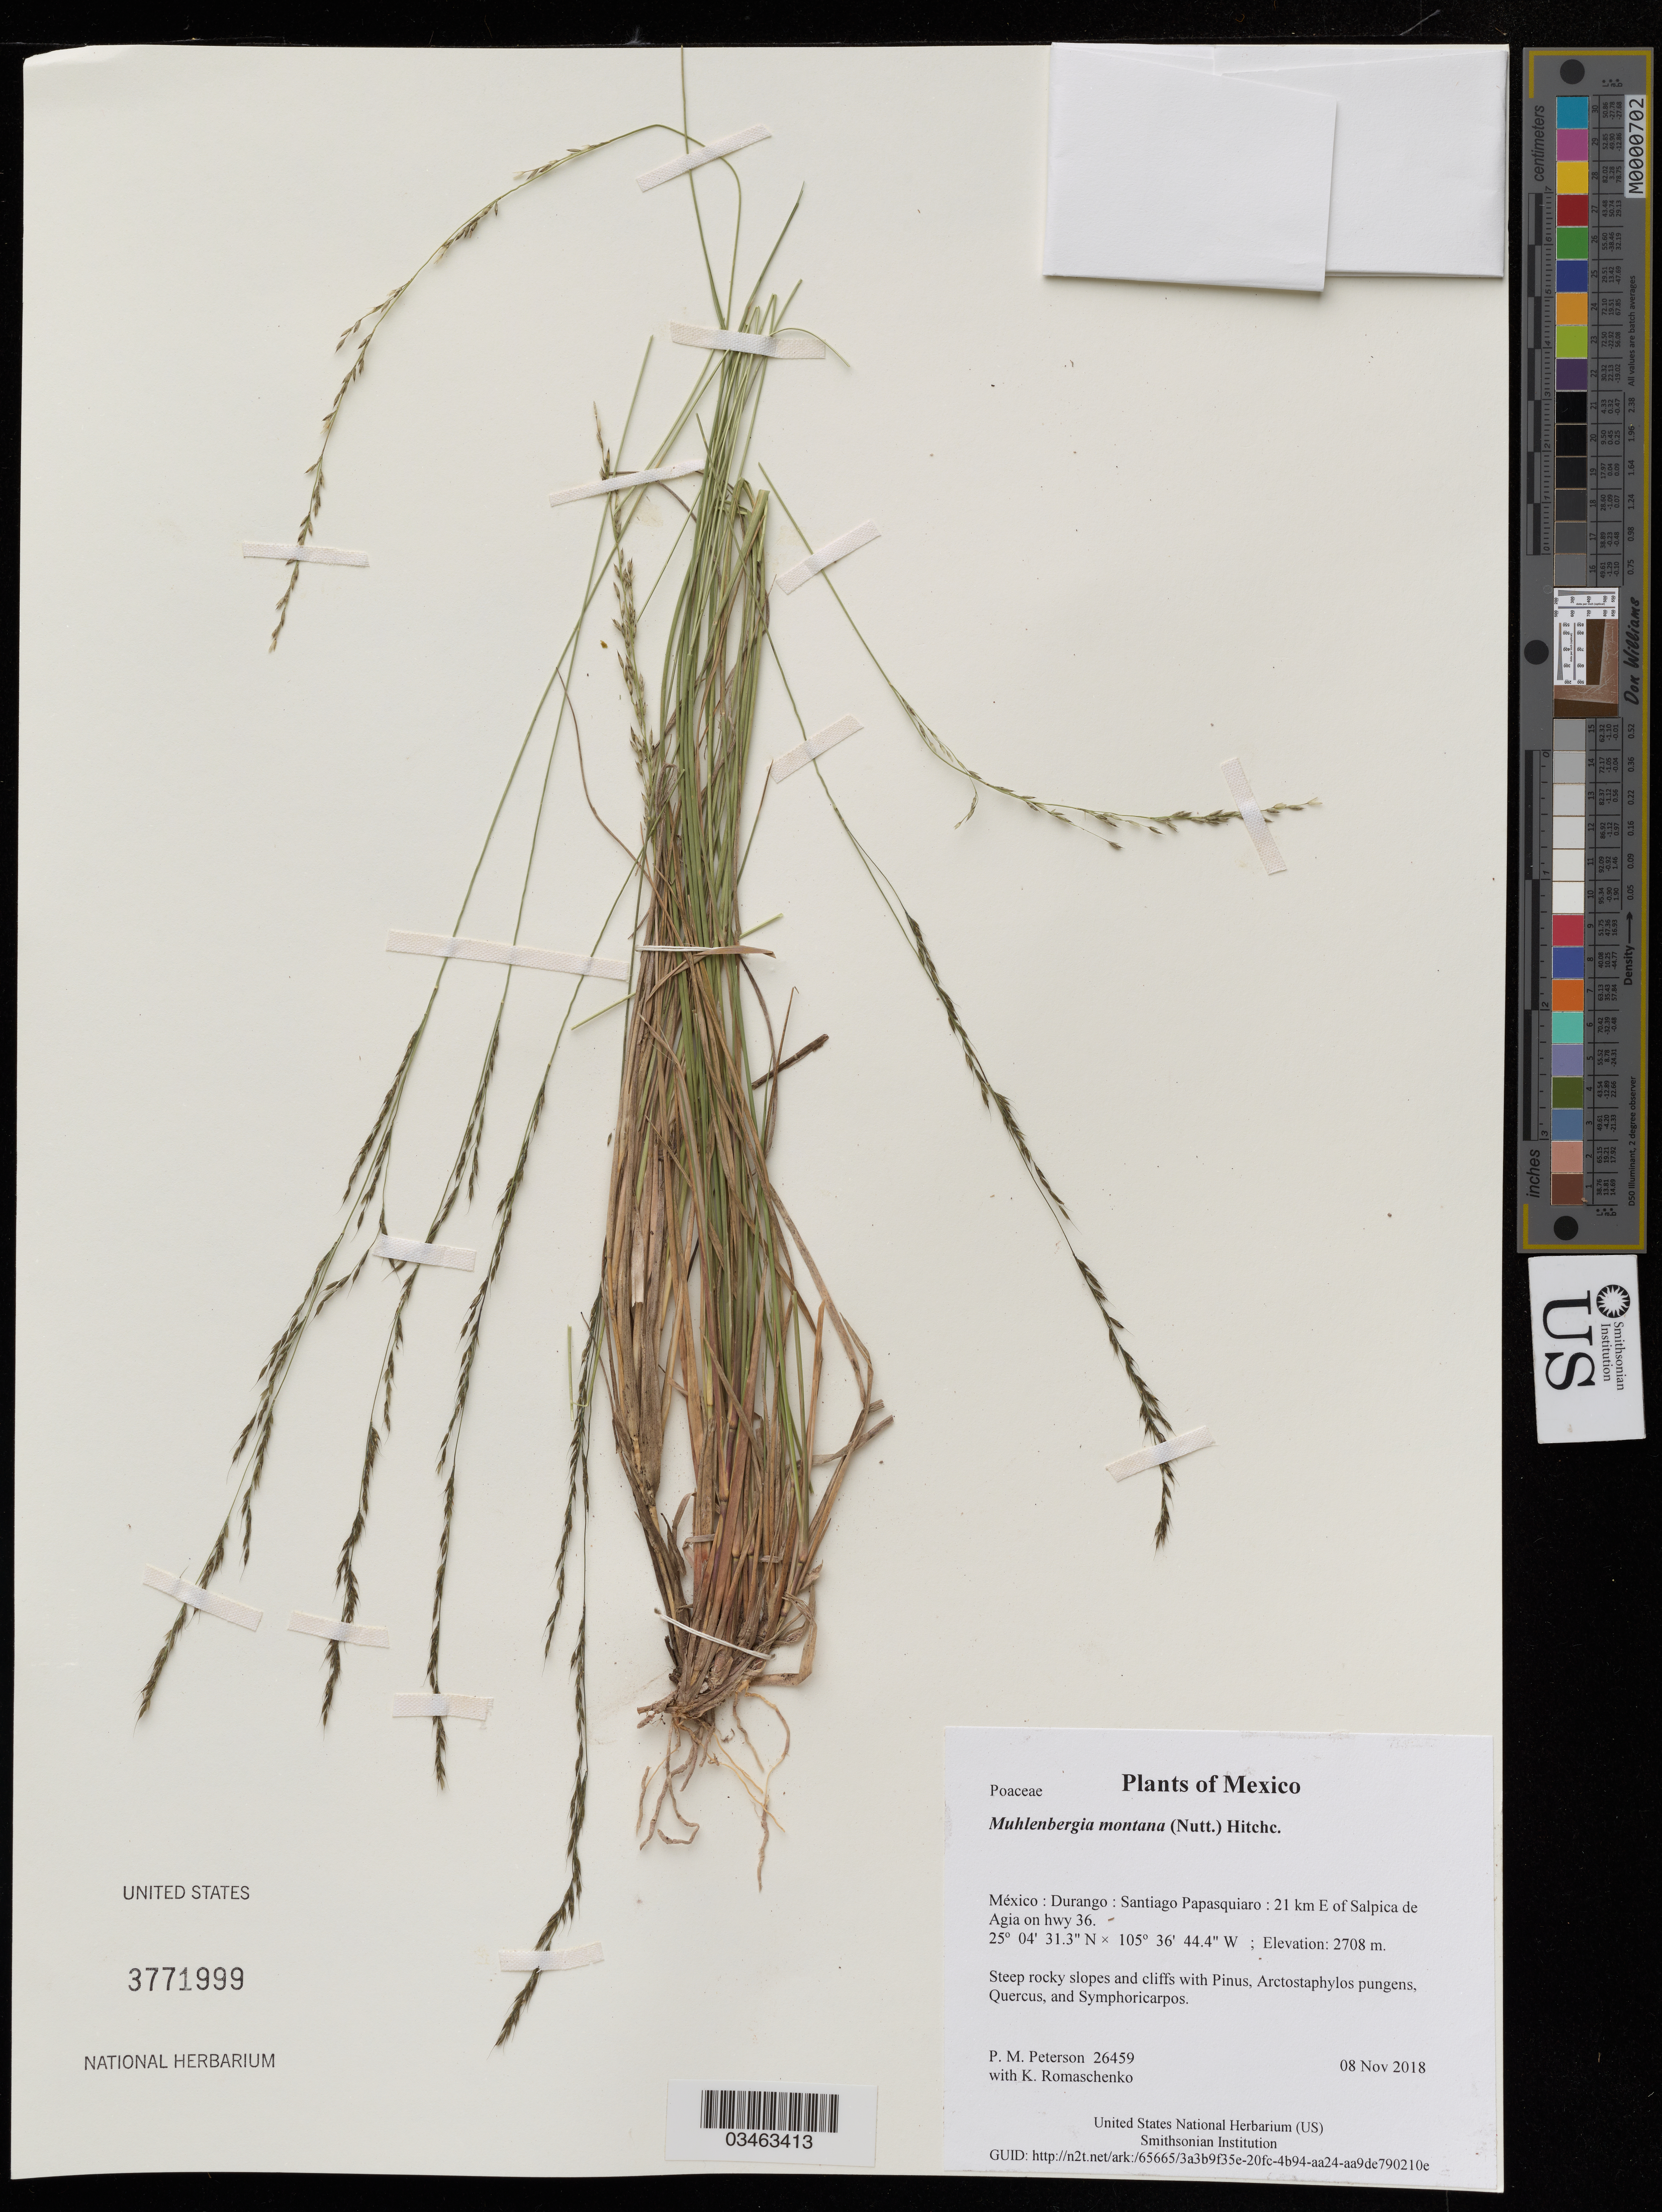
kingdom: Plantae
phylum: Tracheophyta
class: Liliopsida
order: Poales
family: Poaceae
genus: Muhlenbergia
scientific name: Muhlenbergia montana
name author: (Nutt.) Hitchc.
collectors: P. M. Peterson & K. Romaschenko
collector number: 26459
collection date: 2018-11-08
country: México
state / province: Durango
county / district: Santiago Papasquiaro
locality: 21 km E of Salpica de Agia on hwy 36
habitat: Steep rocky slopes and cliffs with Pinus, Arctostaphylos pungens, Quercus, and Symphoricarpos.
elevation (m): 2708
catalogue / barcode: US 3771999